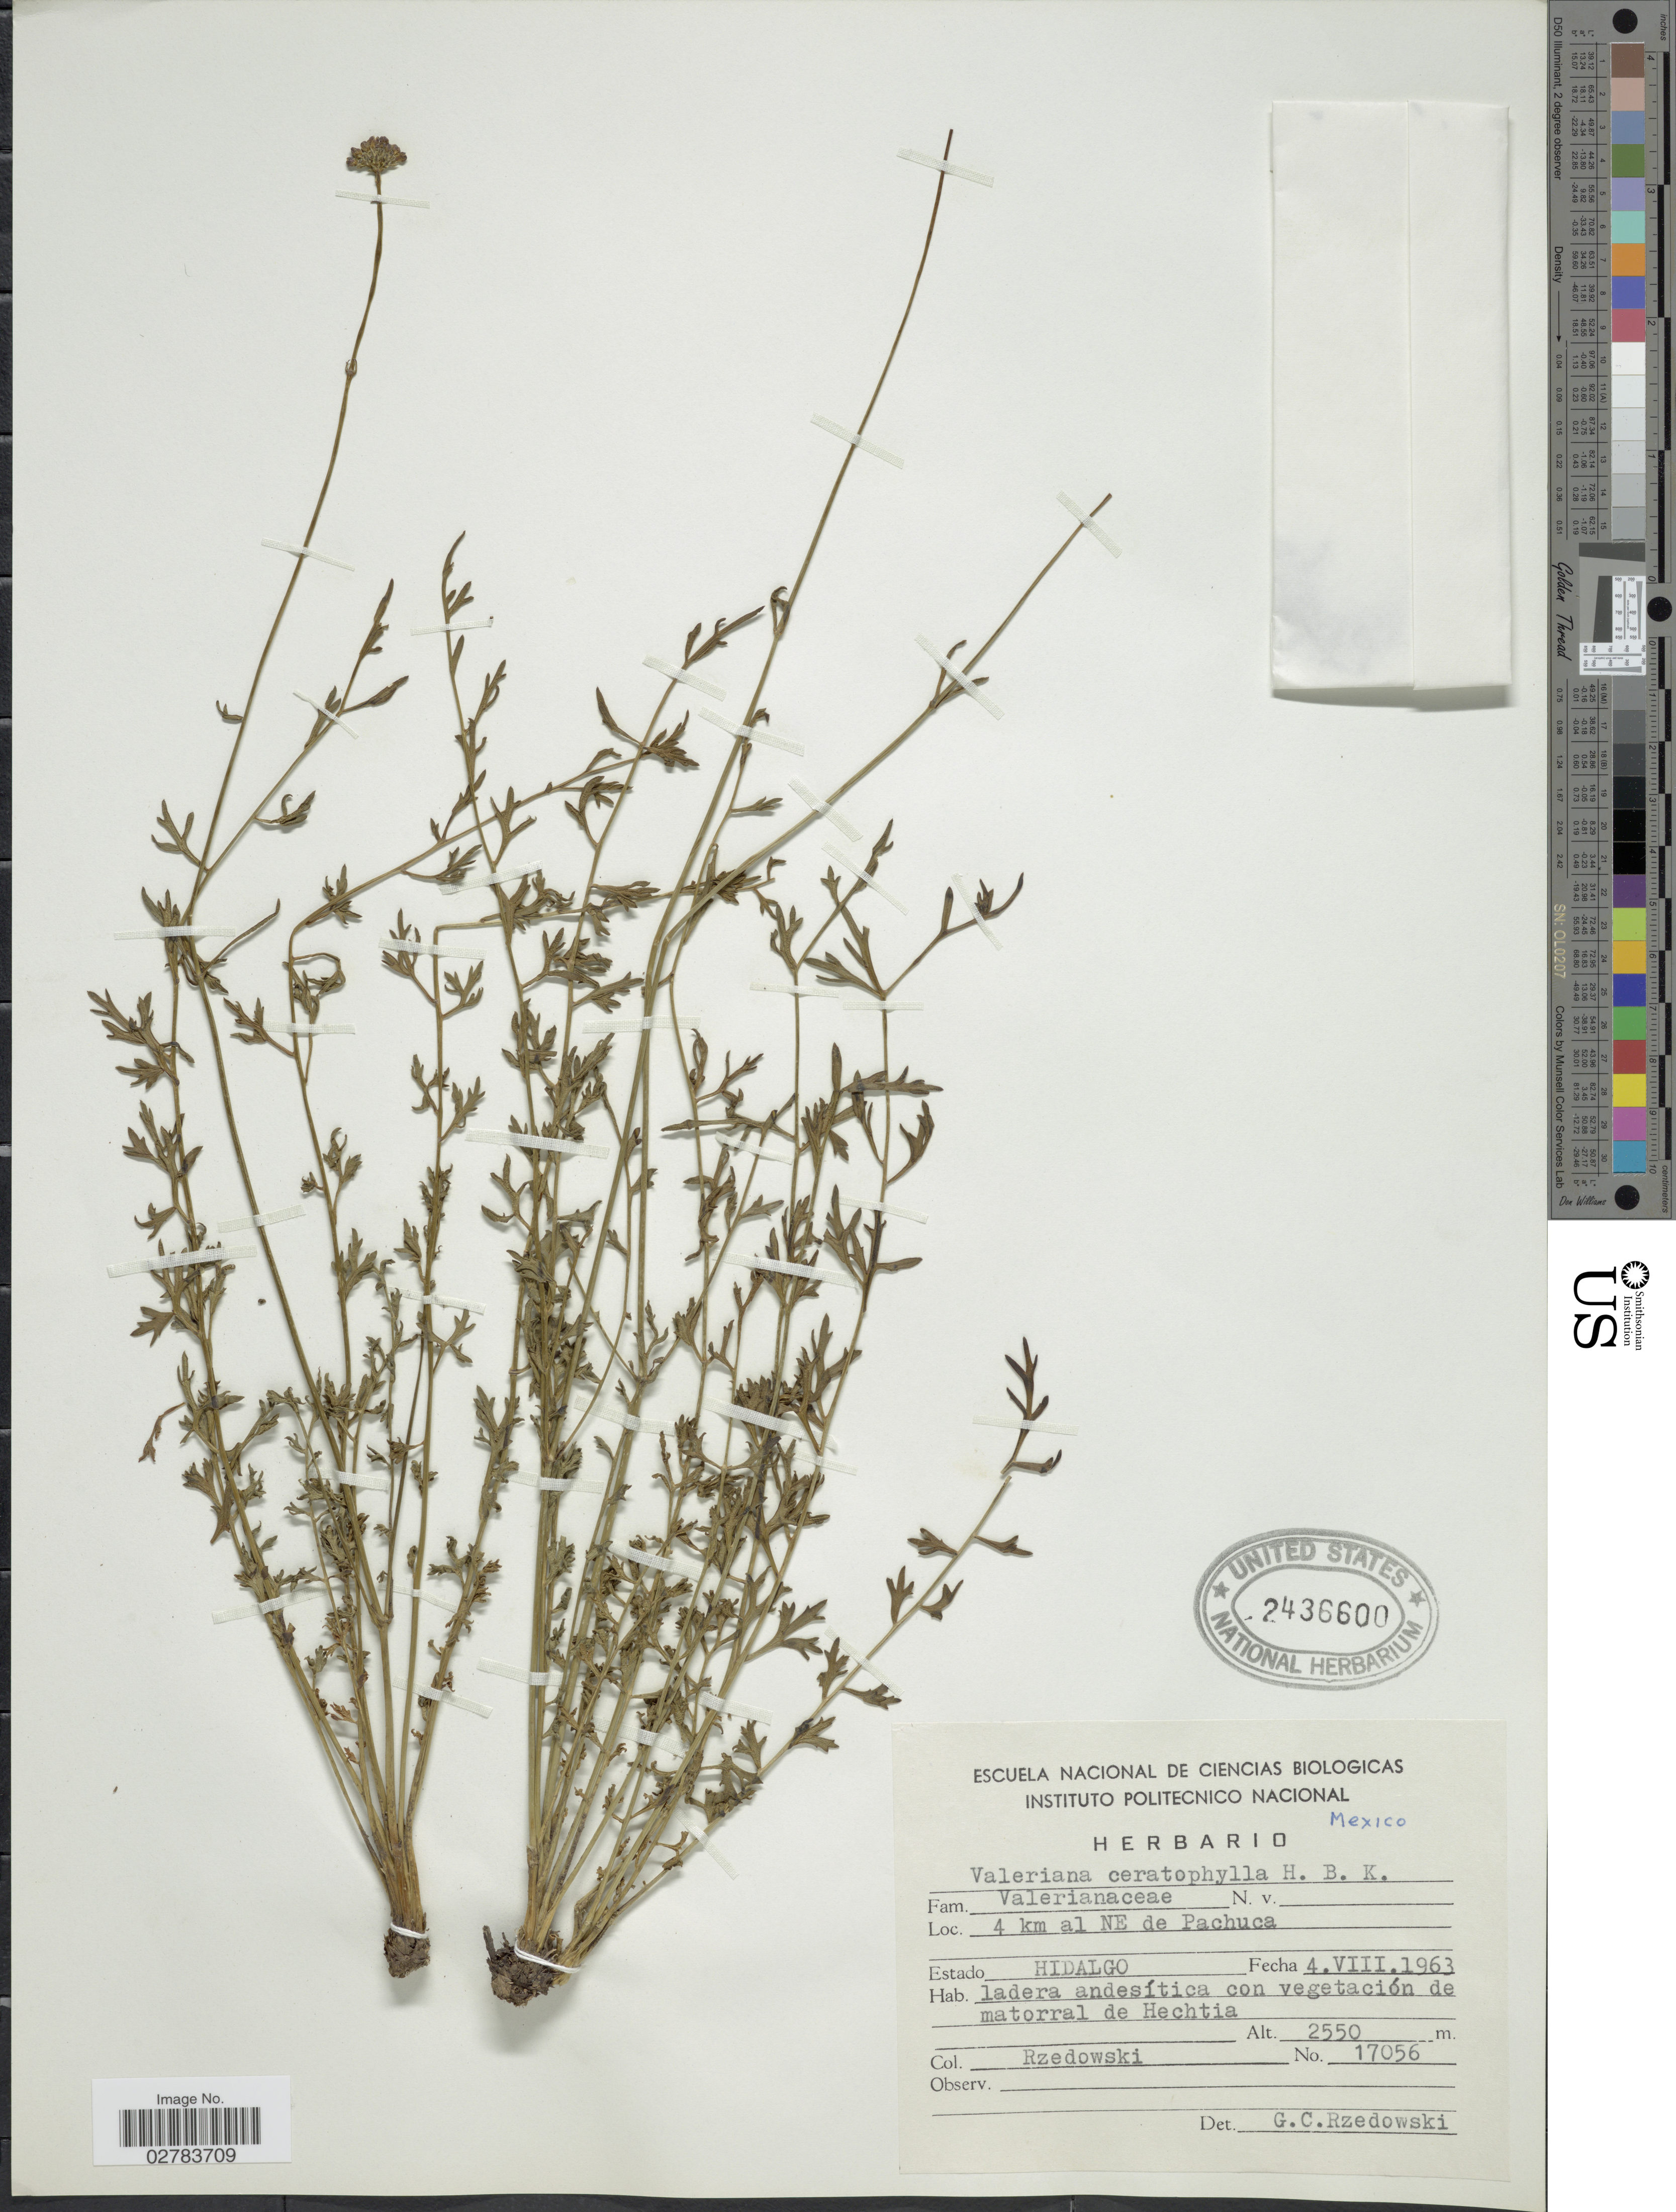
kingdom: Plantae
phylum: Tracheophyta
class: Magnoliopsida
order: Dipsacales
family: Caprifoliaceae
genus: Valeriana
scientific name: Valeriana ceratophylla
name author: Kunth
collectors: Rzedowski, --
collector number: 17056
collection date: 1963-08-04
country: Mexico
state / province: Hidalgo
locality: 4 km al NE de Pachuca.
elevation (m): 2550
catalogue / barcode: US 2436600